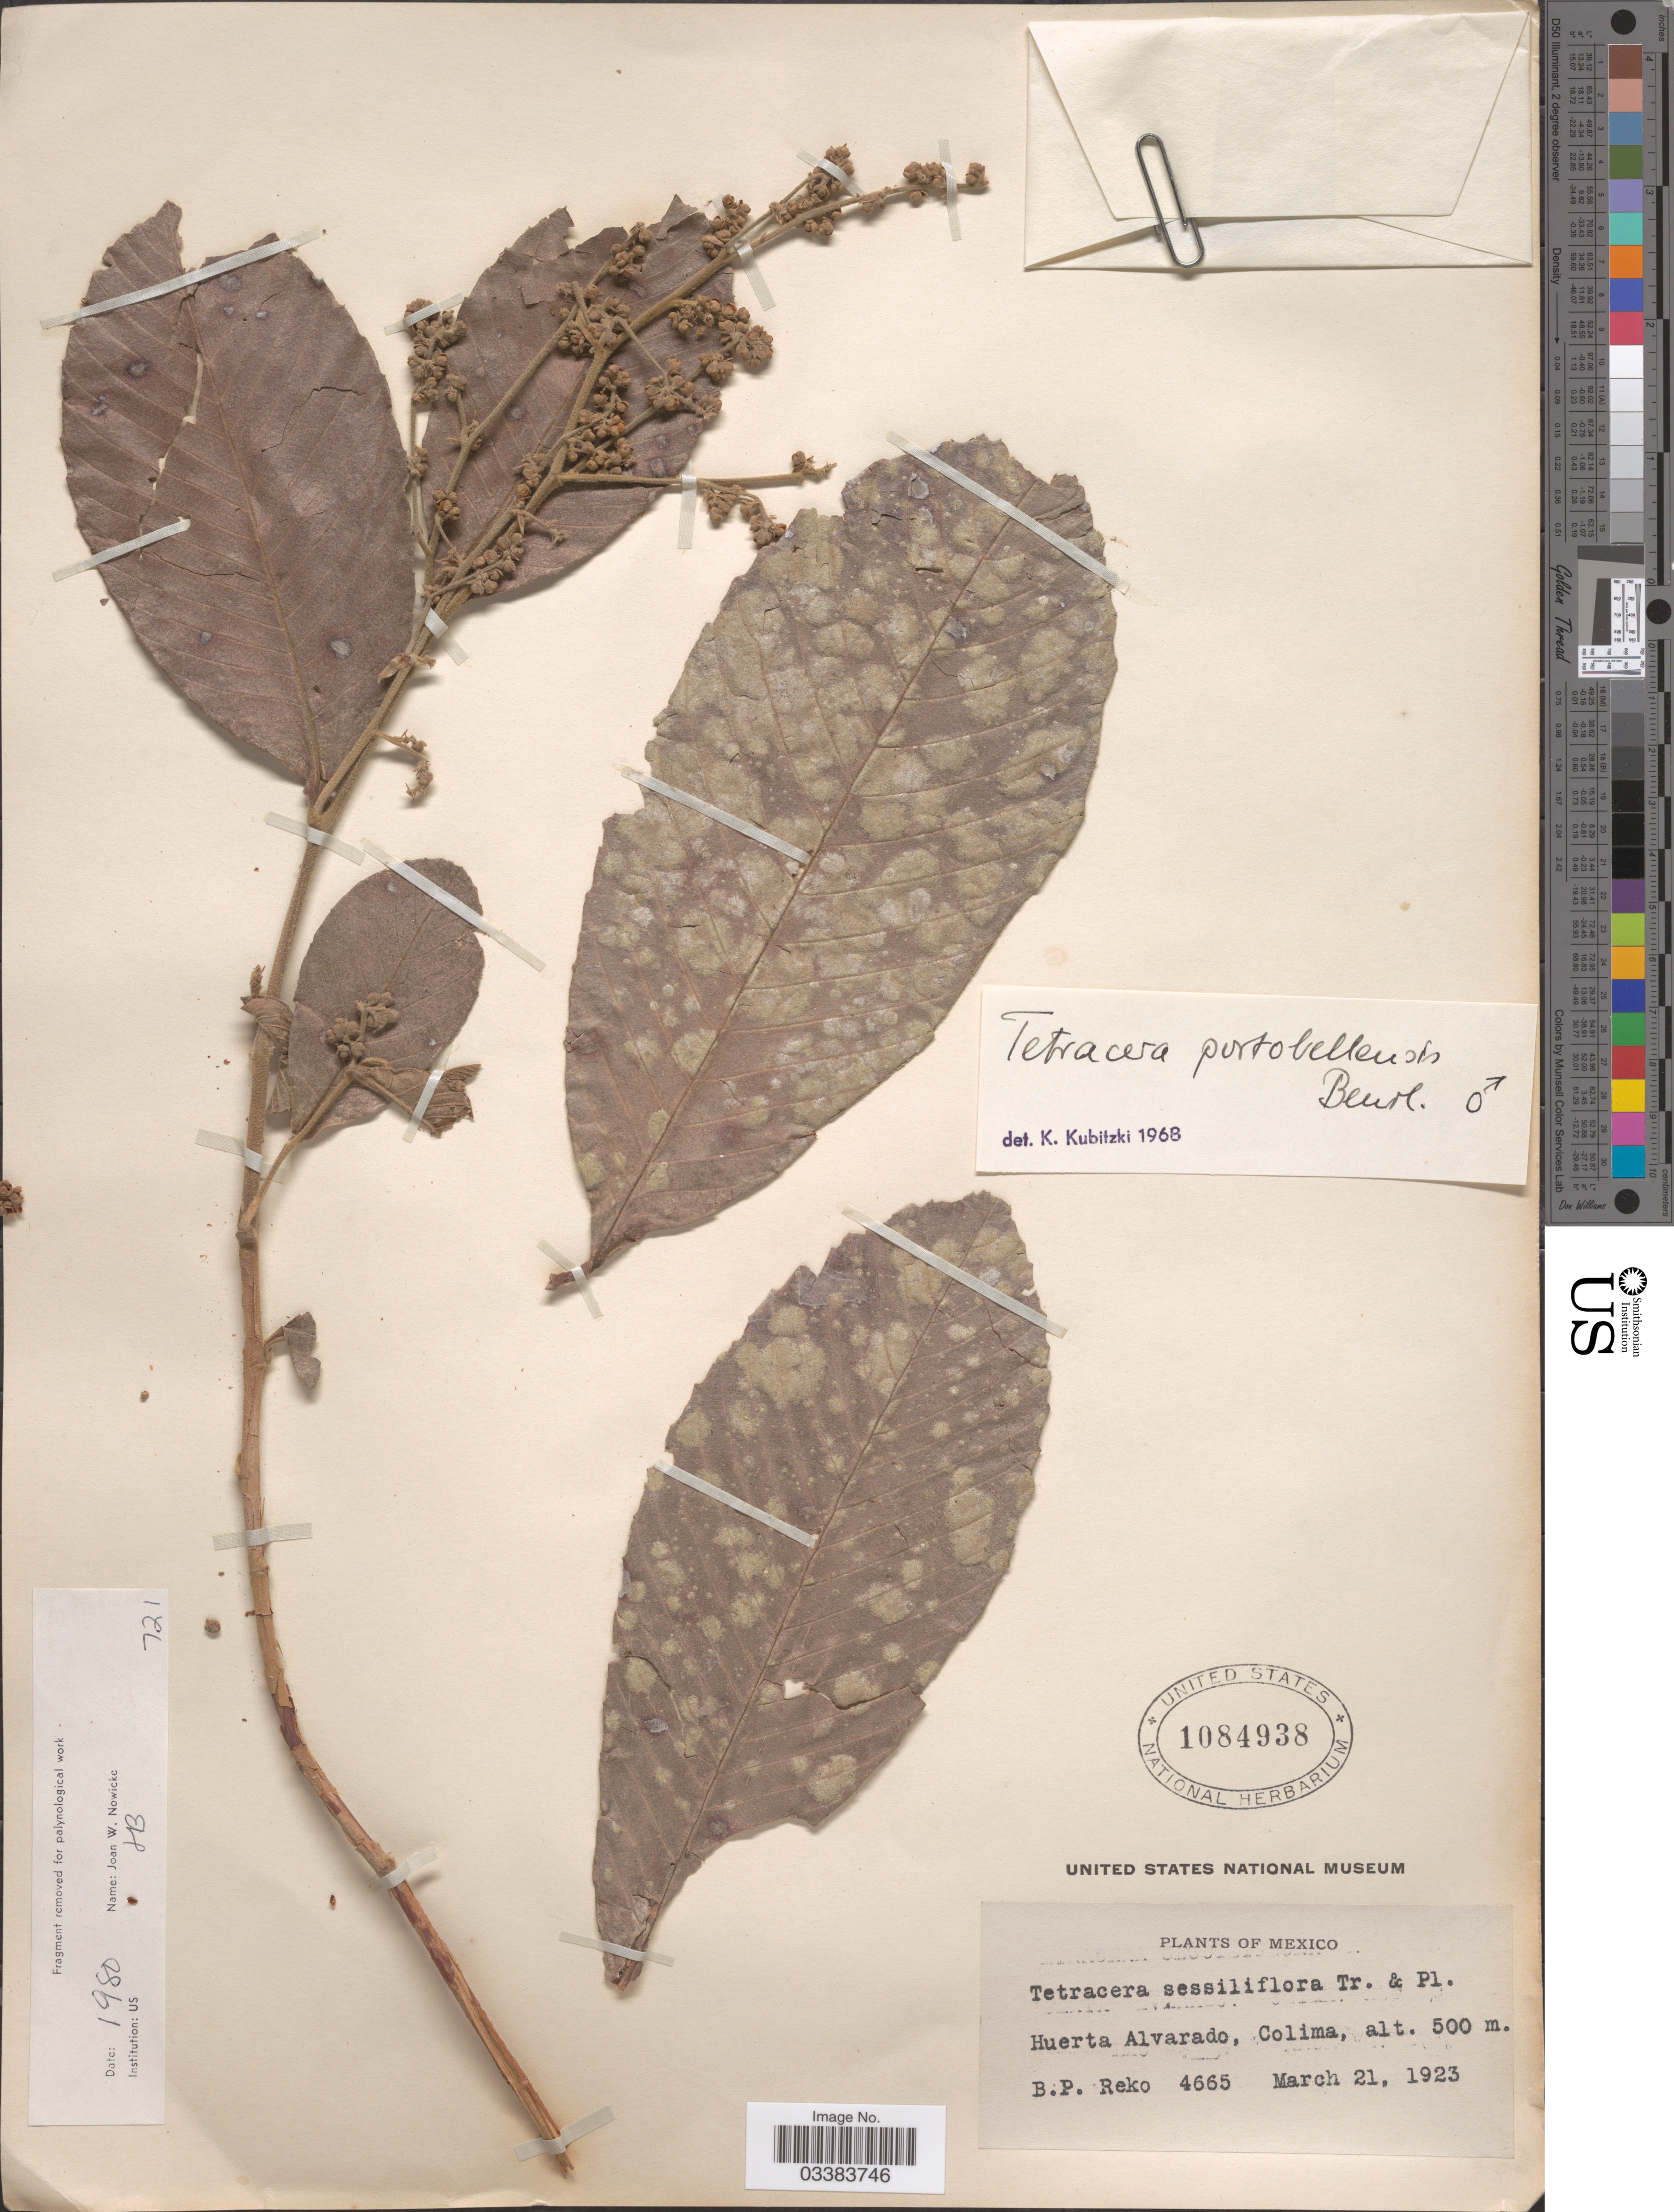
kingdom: Plantae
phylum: Tracheophyta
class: Magnoliopsida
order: Dilleniales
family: Dilleniaceae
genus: Tetracera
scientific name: Tetracera portobellensis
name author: Beurl.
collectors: B. P. Reko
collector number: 4665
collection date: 1923-03-21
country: Mexico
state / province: Colima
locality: Huerta Alvarado.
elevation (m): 500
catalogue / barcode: US 1084938